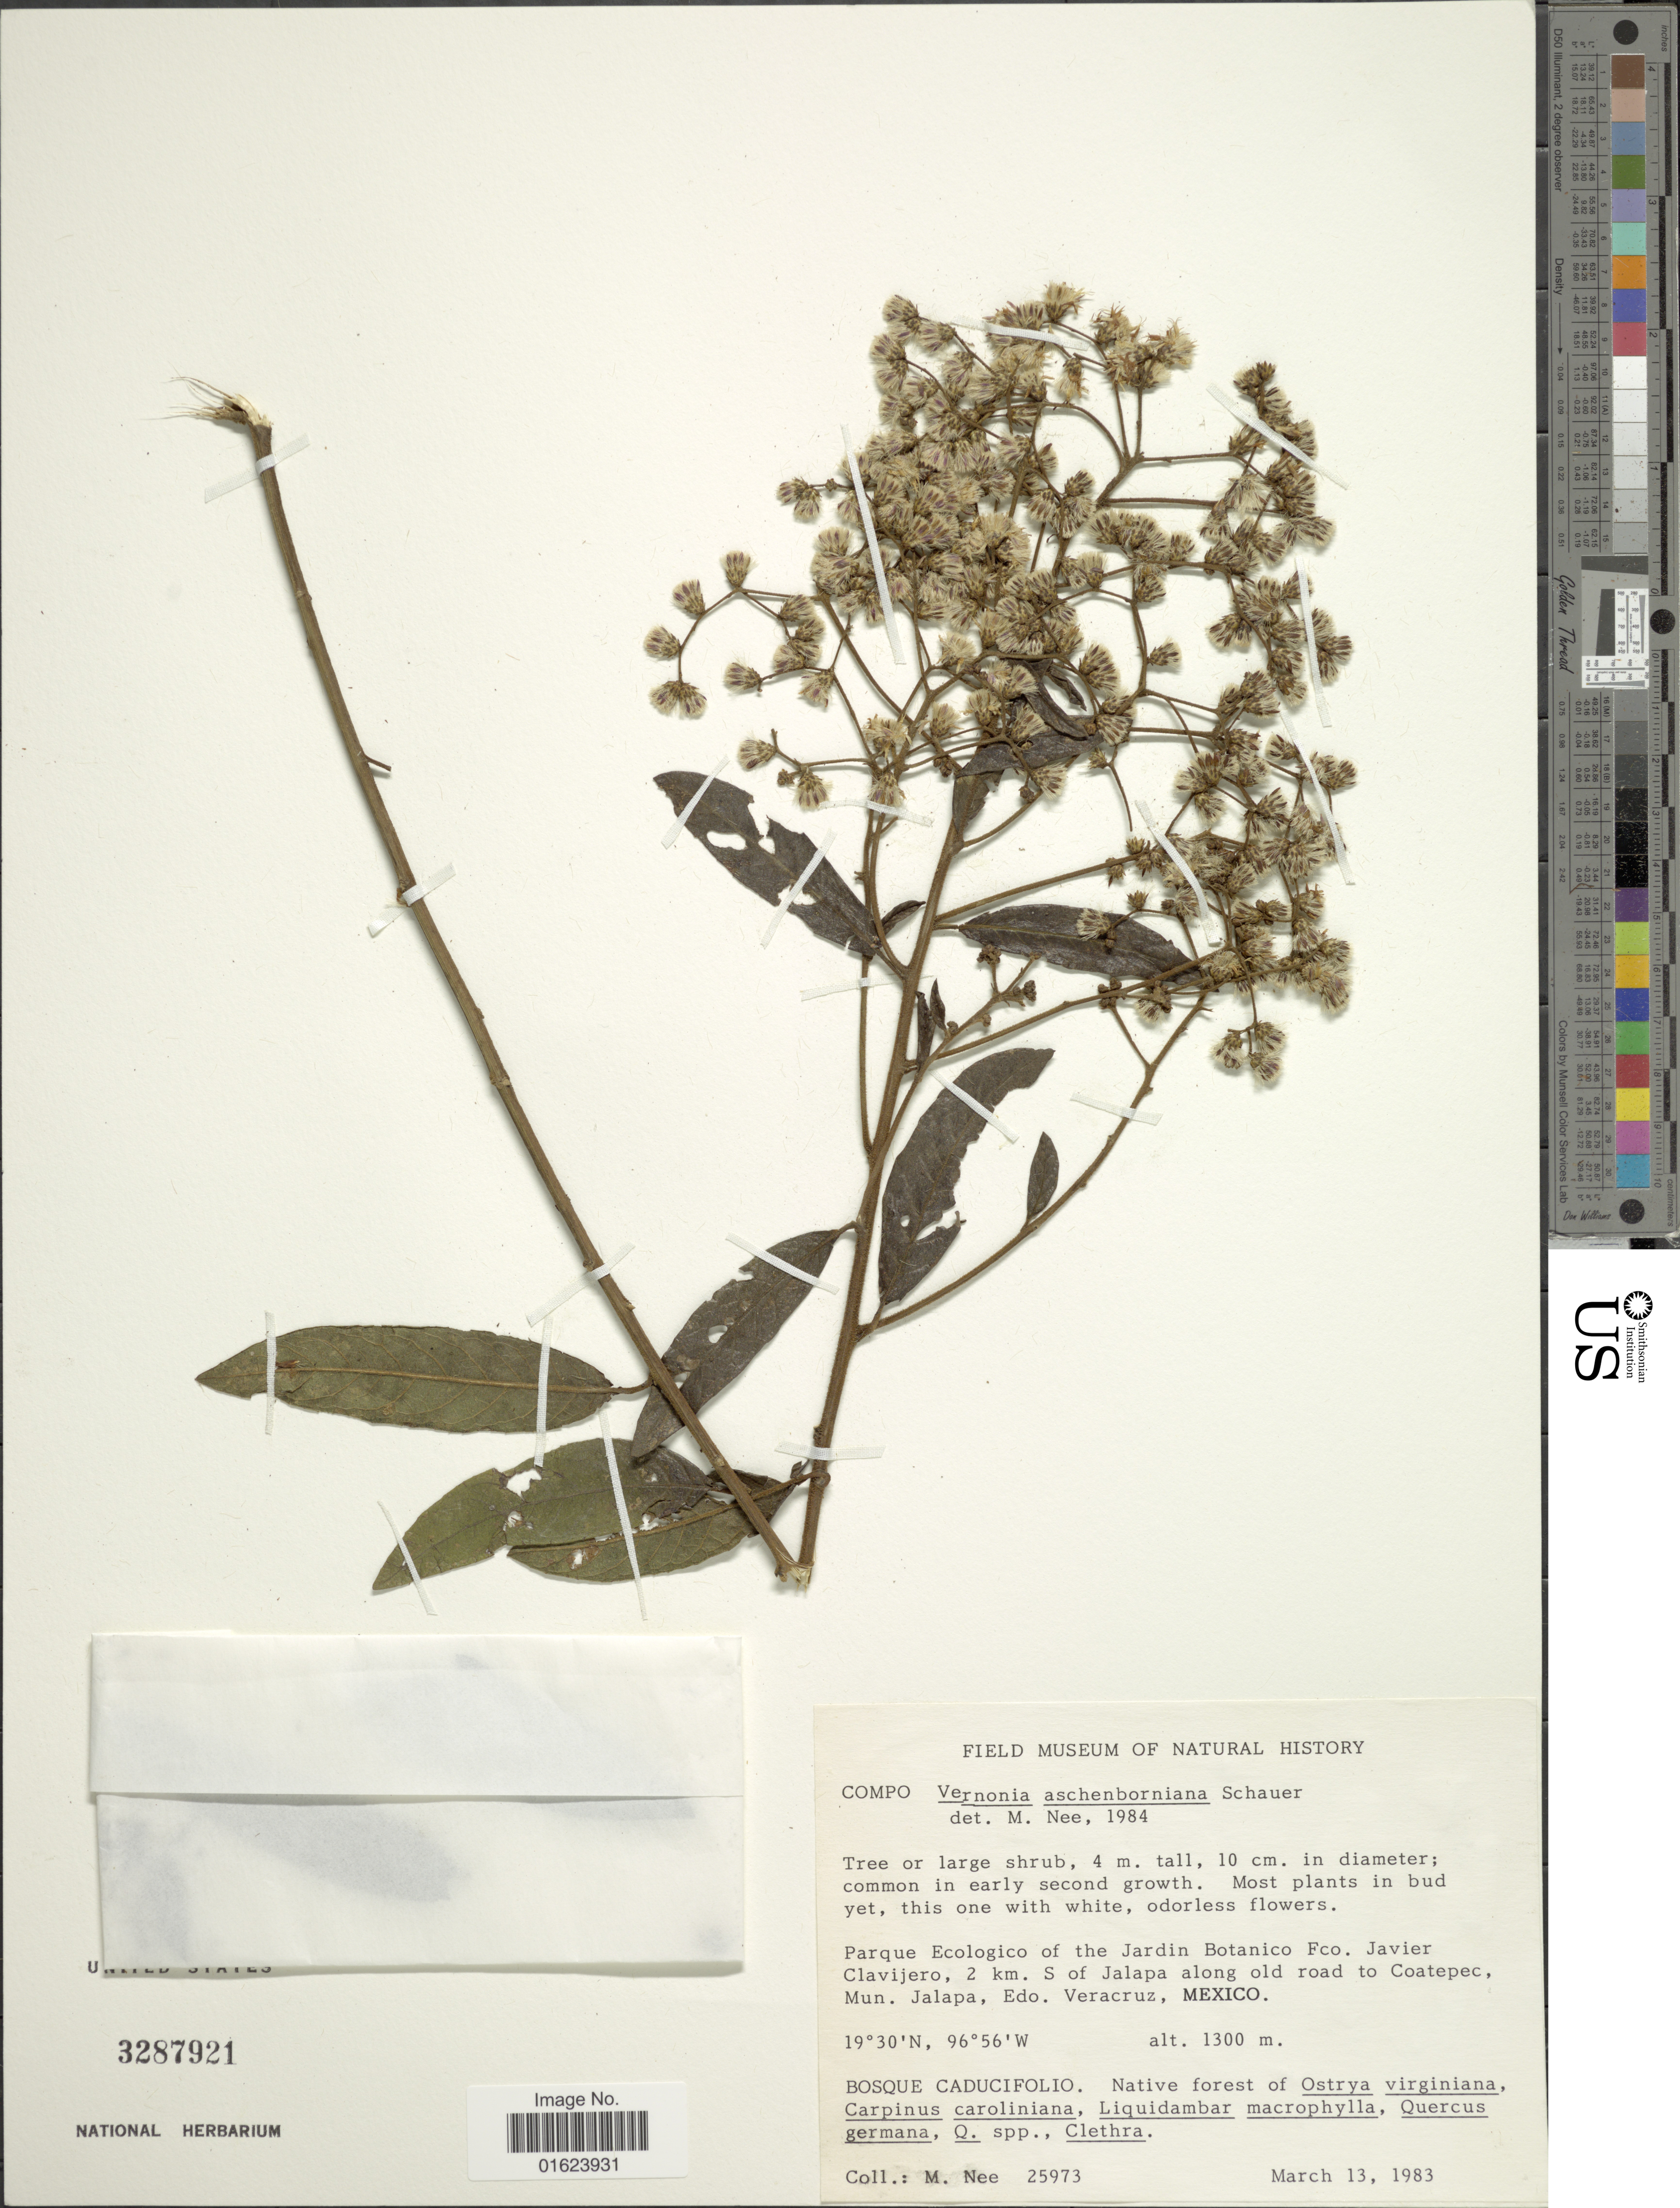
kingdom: Plantae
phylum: Tracheophyta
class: Magnoliopsida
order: Asterales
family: Asteraceae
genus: Vernonanthura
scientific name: Vernonanthura patens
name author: (Kunth) H. Rob.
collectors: M. Nee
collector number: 25973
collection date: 1983-03-13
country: Mexico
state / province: Veracruz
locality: Parque Ecologico of the Jardin Botanico Fco. Javier Clavijero, 2 km. S of Jalapa along old road to Coatepec, Mun Jalapa, Edo. Veracruz. Mexico.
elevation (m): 1300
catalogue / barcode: US 3287921